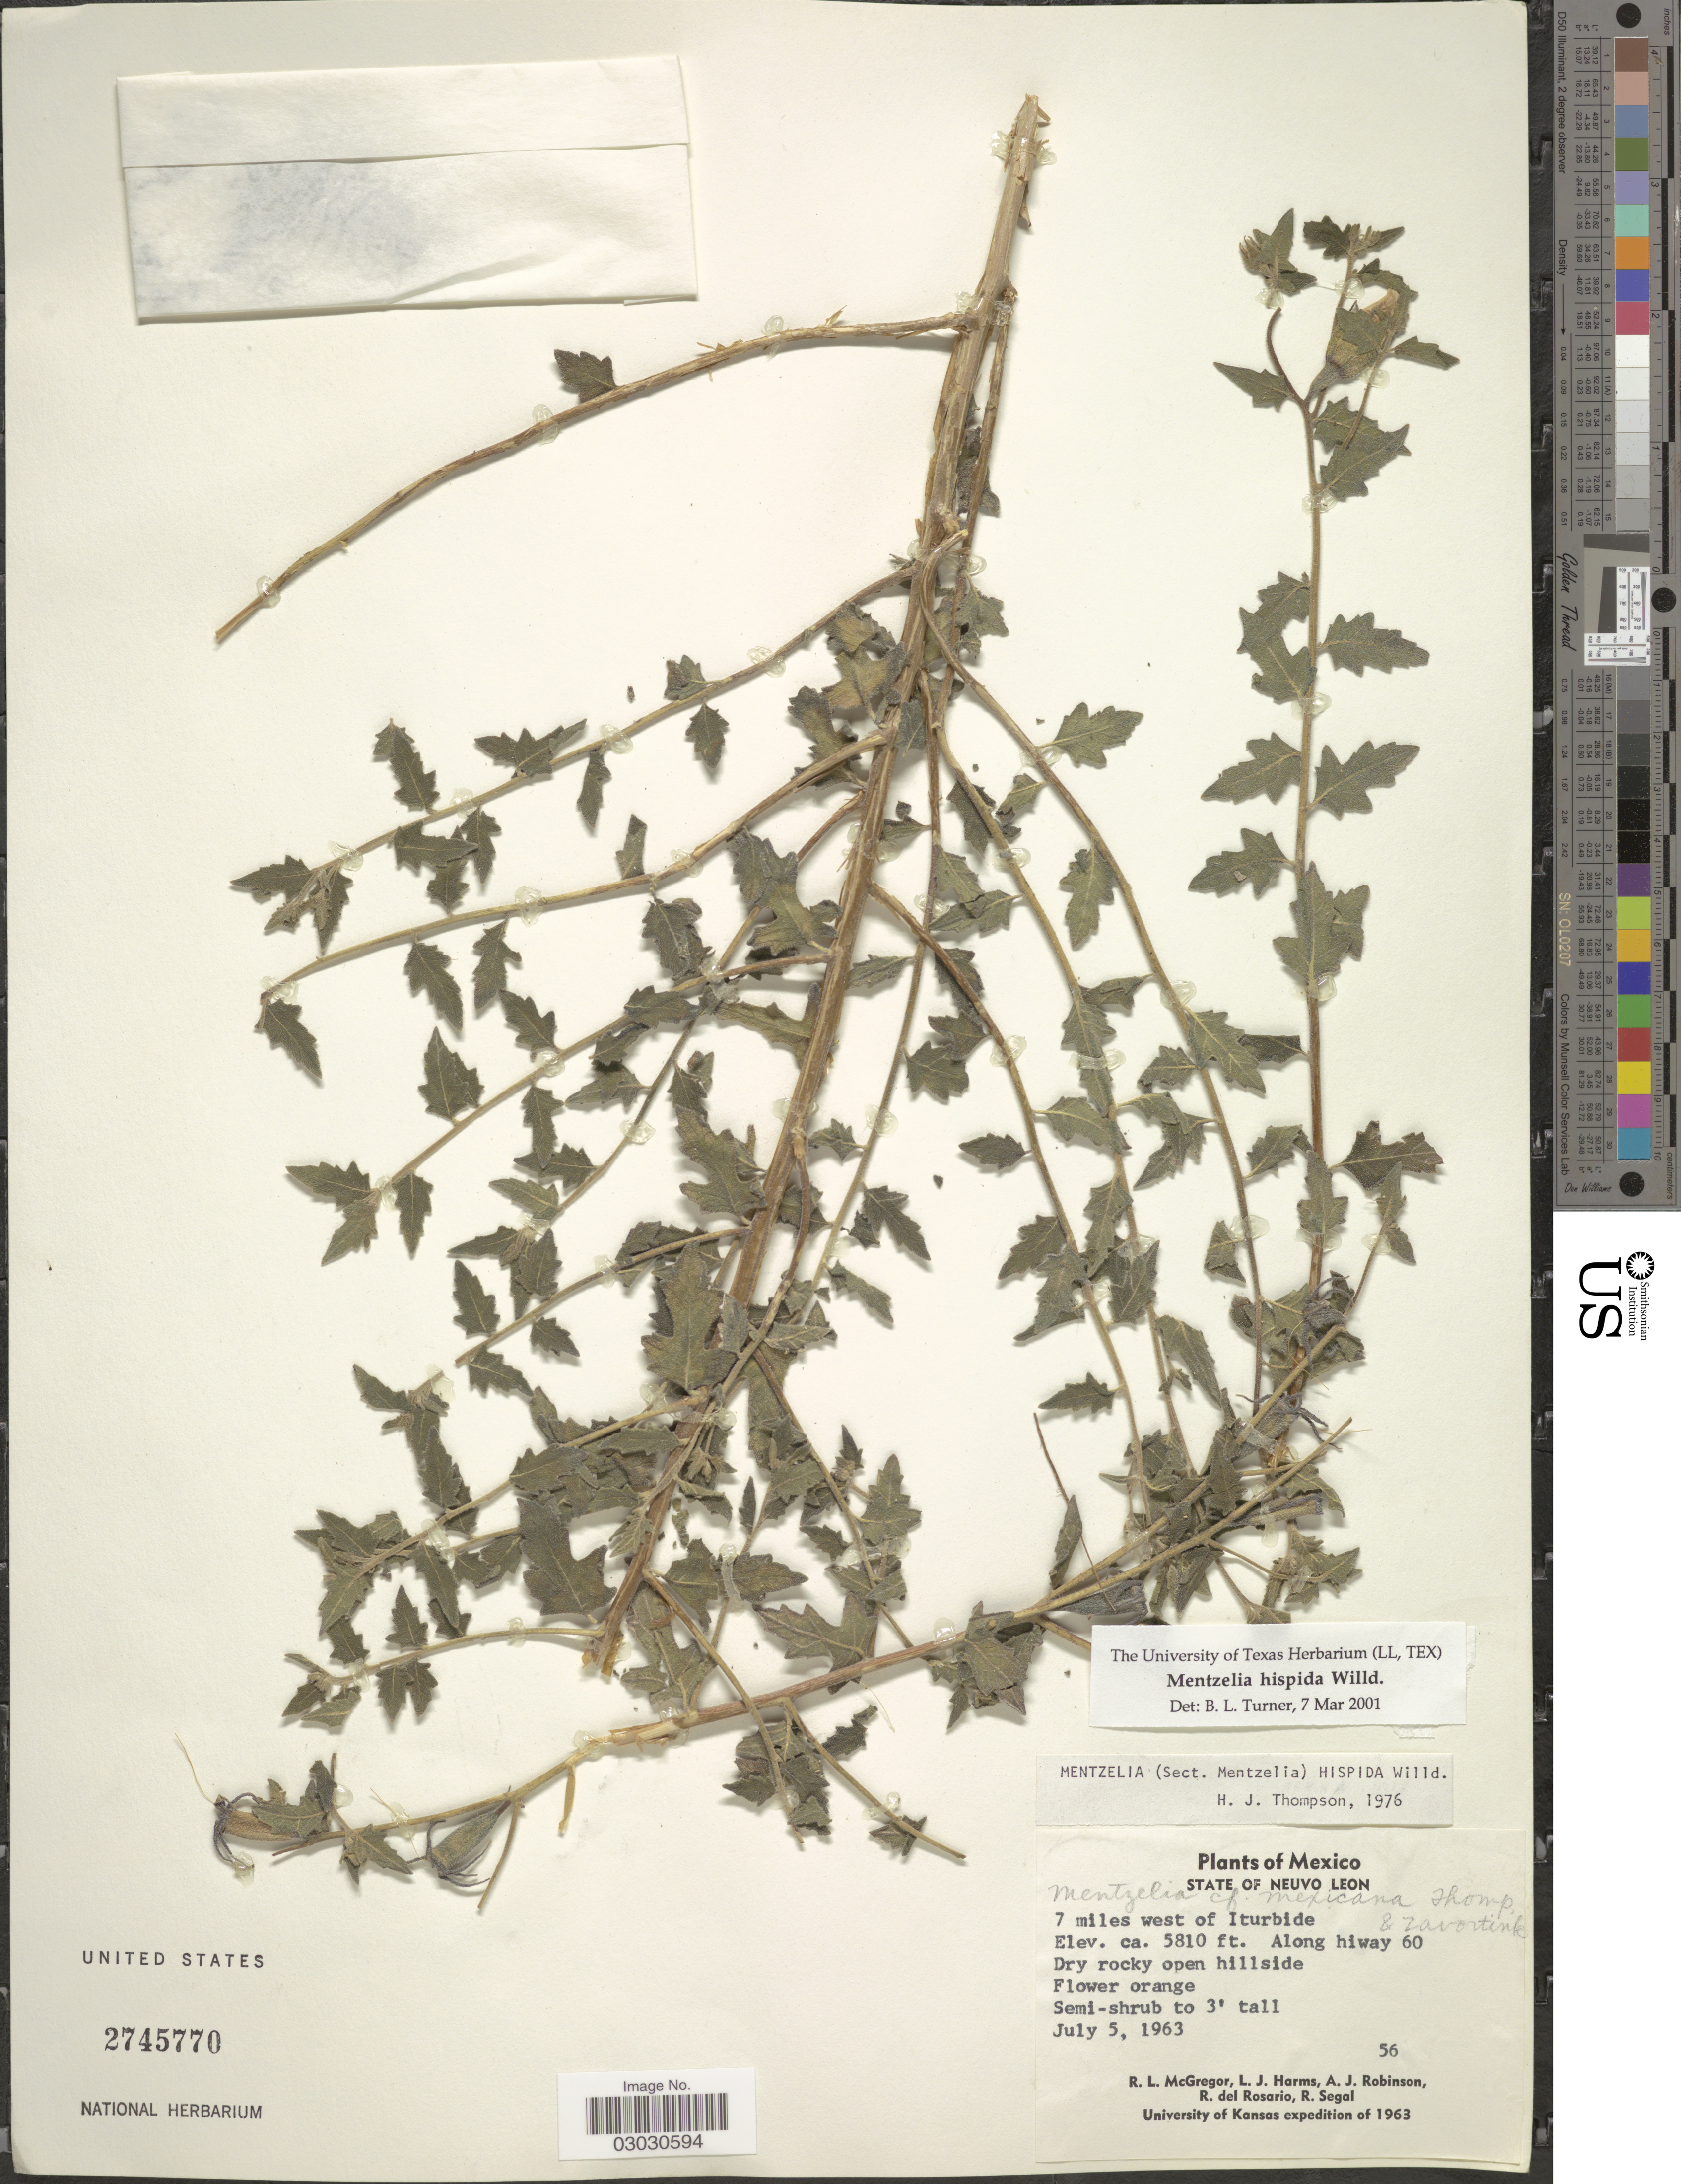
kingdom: Plantae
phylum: Tracheophyta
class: Magnoliopsida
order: Cornales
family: Loasaceae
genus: Mentzelia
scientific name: Mentzelia hispida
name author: Willd.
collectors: R. McGregor, L. Harms, A. J. Robinson, R. del Rosario & R. Segal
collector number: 56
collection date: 1963-07-05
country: Mexico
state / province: Nuevo León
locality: State of Neuvo Leon. 7 miles west of Iturbide. Along hiway 60.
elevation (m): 1771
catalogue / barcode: US 2745770